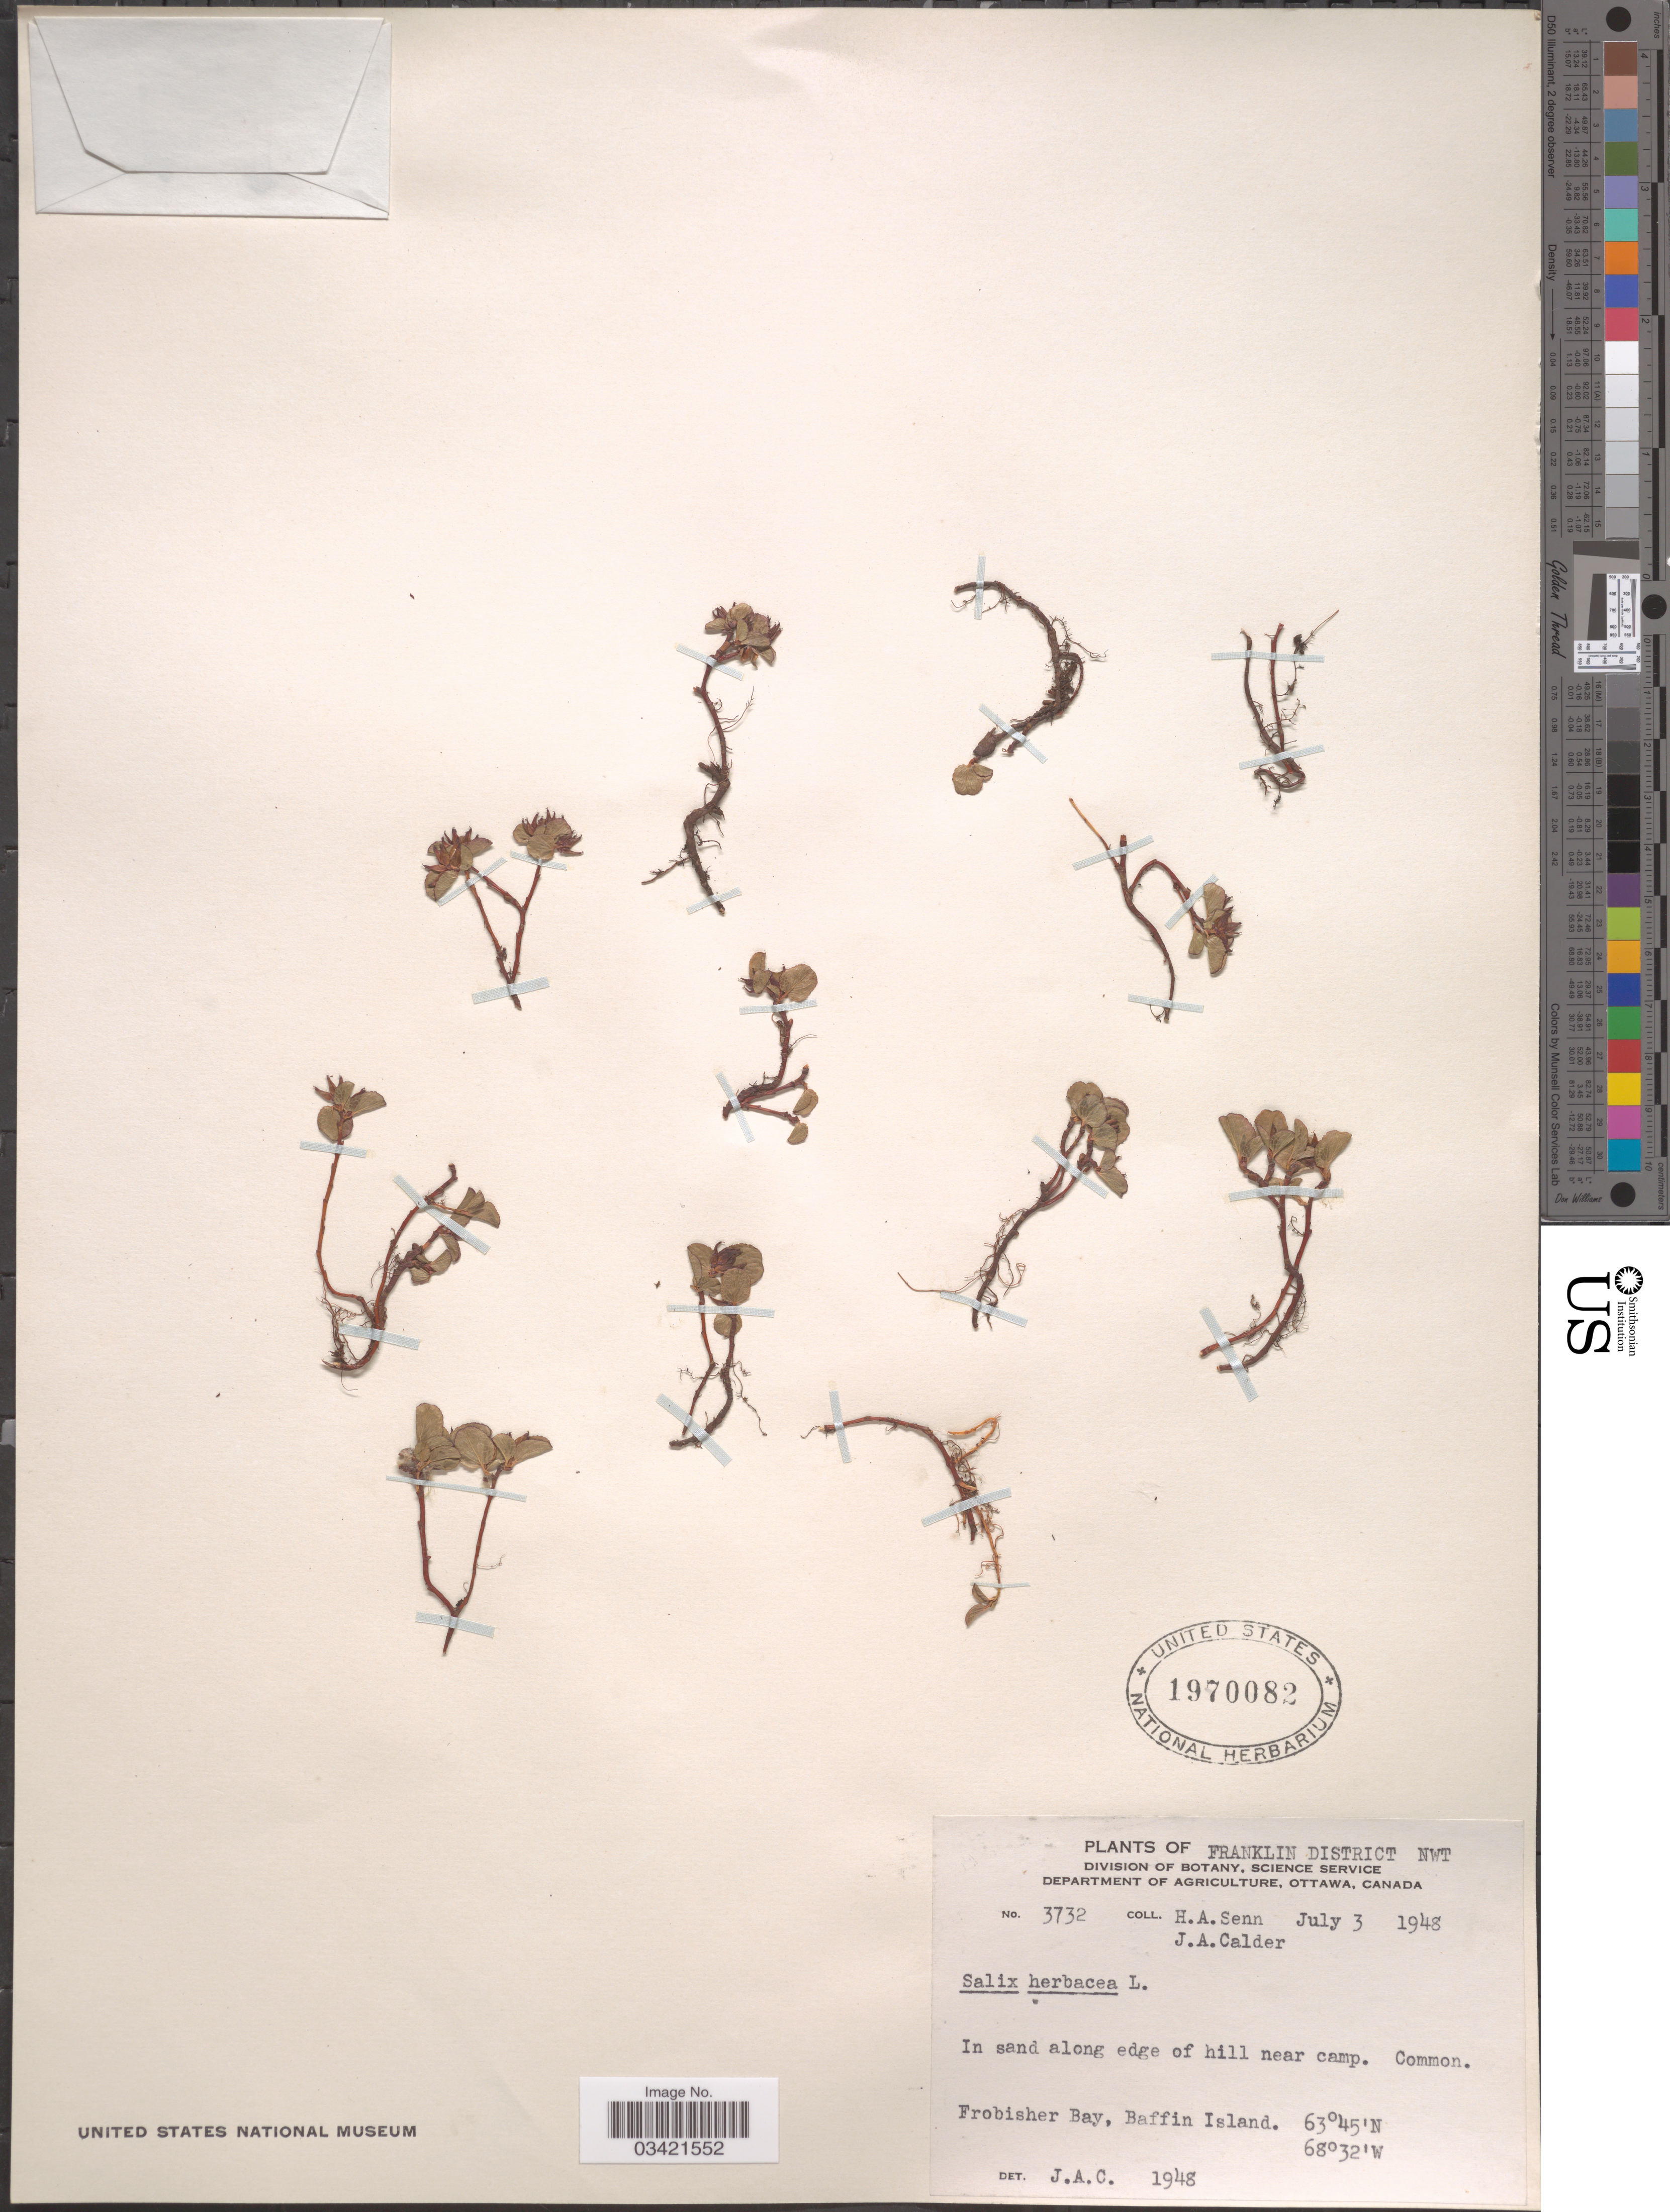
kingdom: Plantae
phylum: Tracheophyta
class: Magnoliopsida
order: Malpighiales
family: Salicaceae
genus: Salix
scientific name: Salix herbacea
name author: L.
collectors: H. Senn & J. A. Calder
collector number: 3732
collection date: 1948-07-03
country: Canada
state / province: Northwest Territories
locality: Franklin District. In sand along edge of hill near camp. Frobisher Bay, Baffin Island.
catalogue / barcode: US 1970082